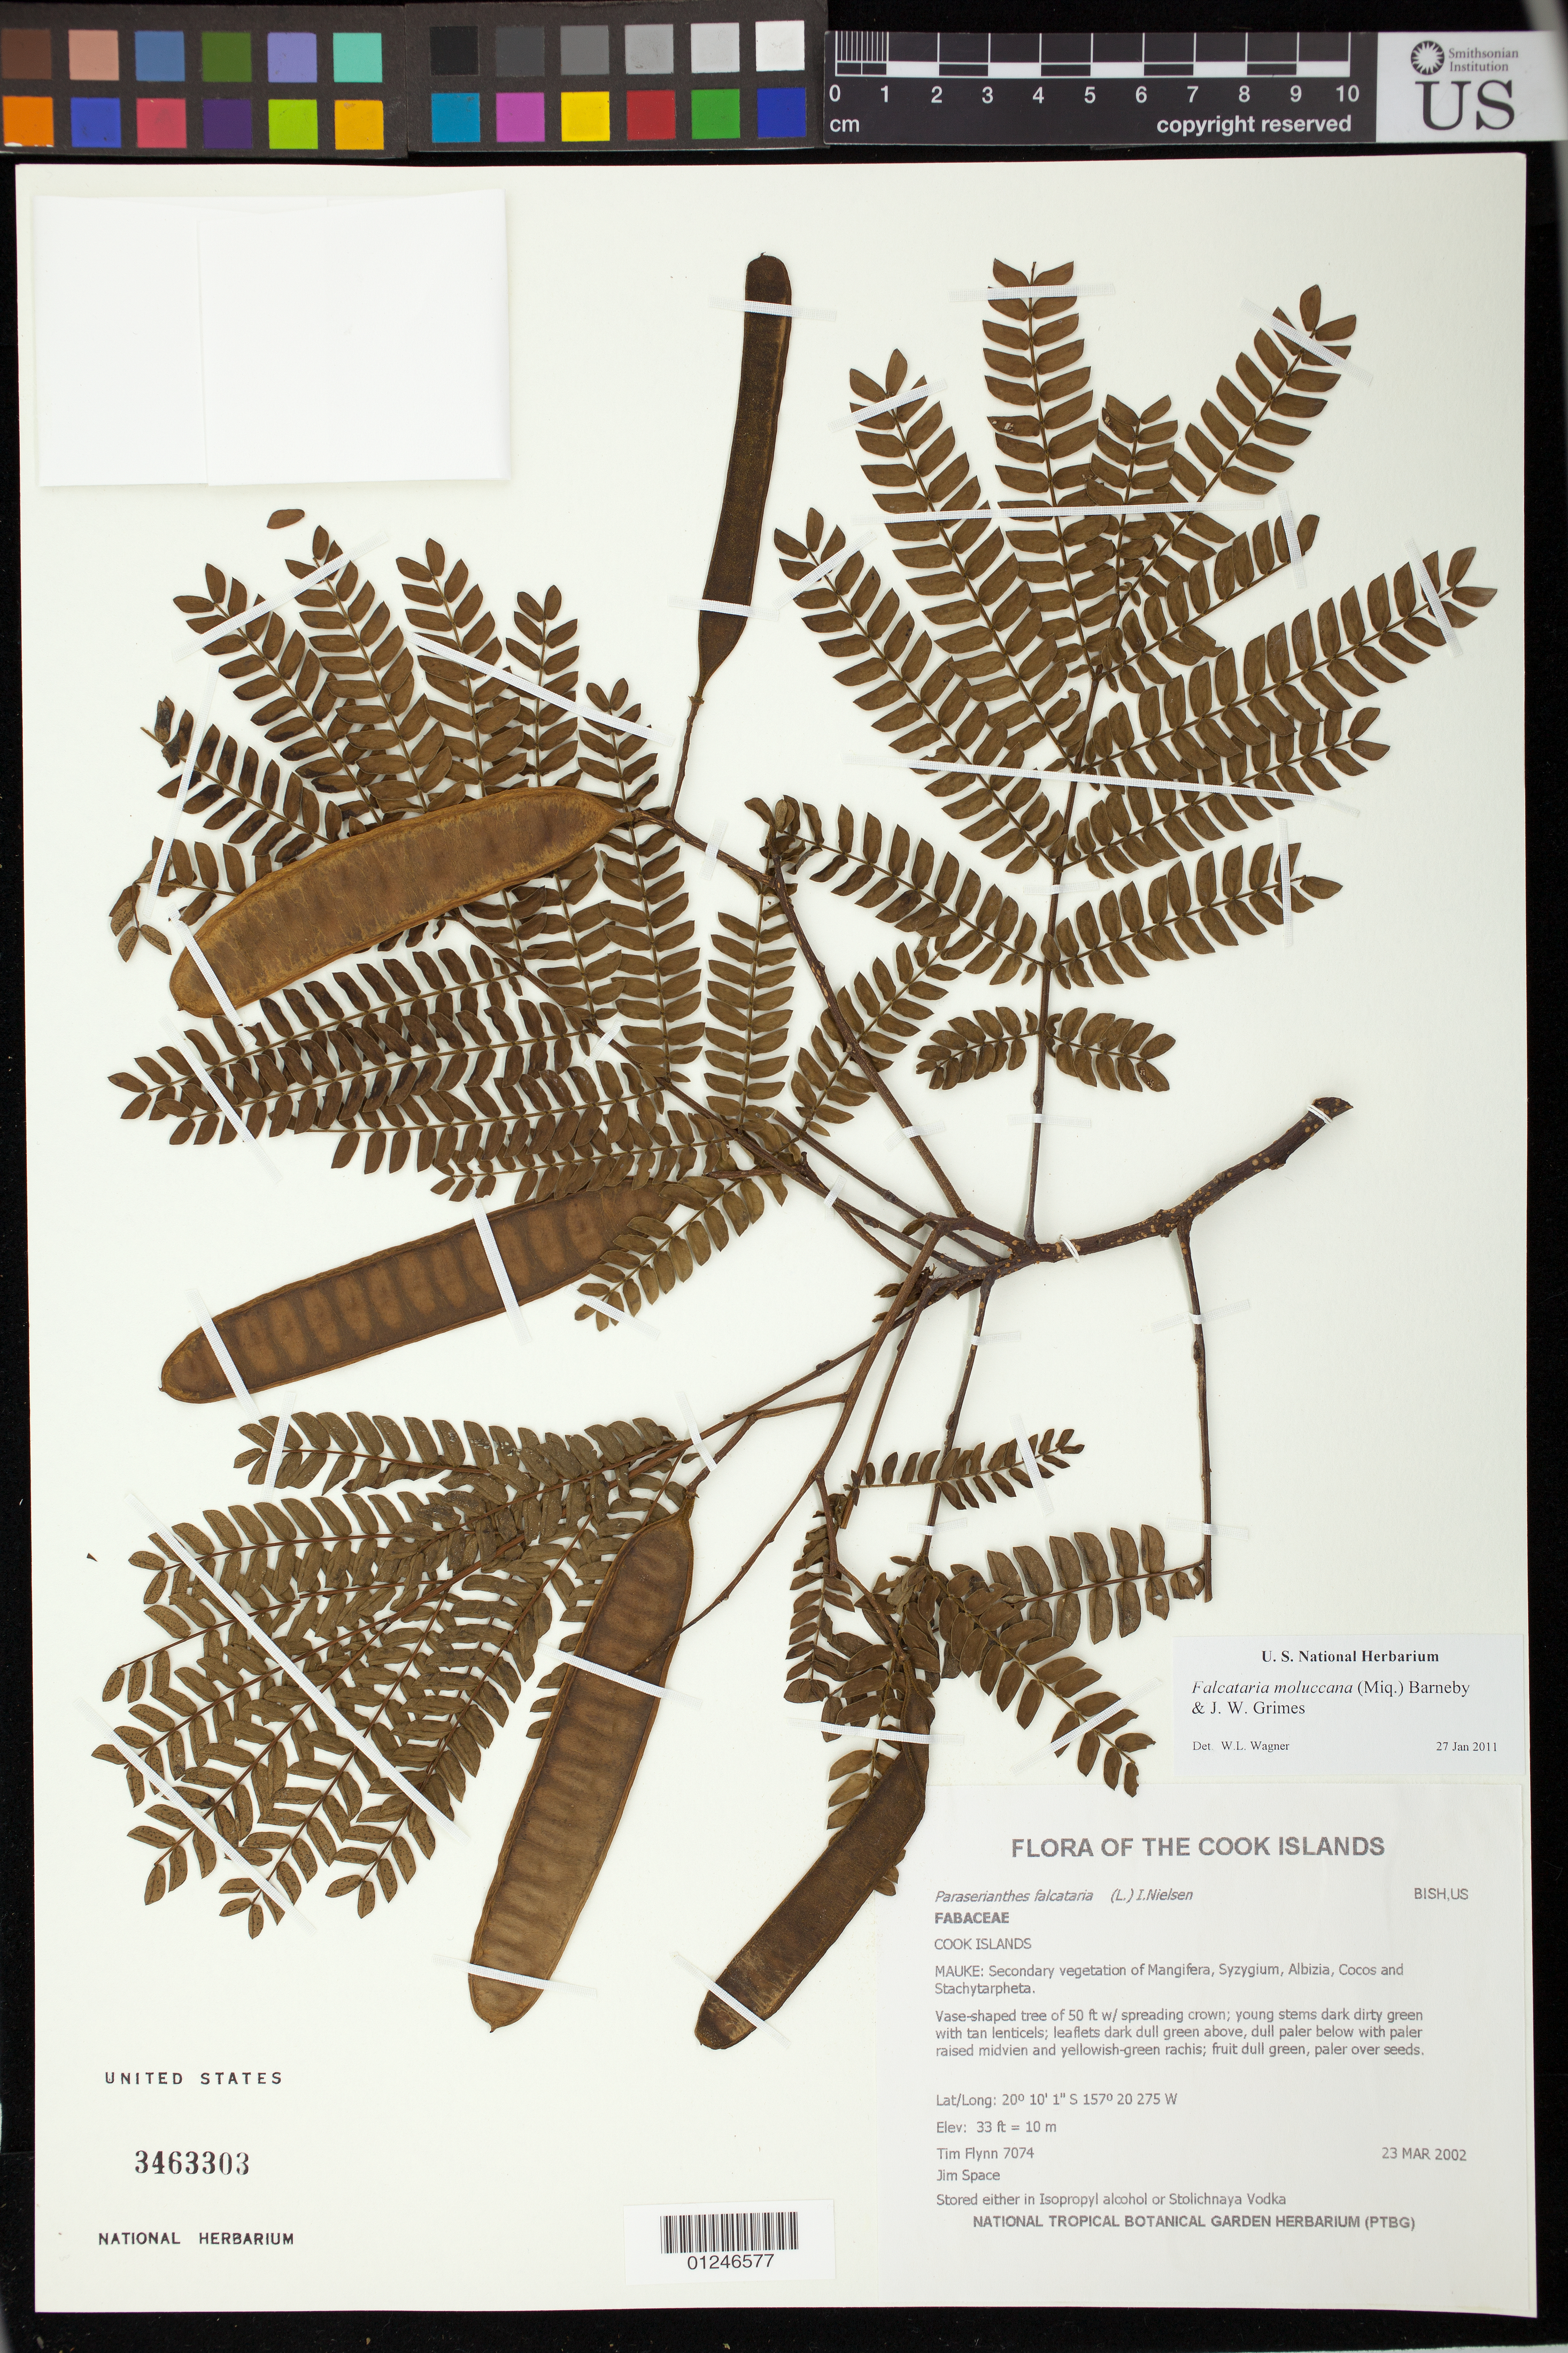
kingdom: Plantae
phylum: Tracheophyta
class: Magnoliopsida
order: Fabales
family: Fabaceae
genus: Falcataria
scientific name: Falcataria moluccana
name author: (Miq.) Barneby & Grimes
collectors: T. W. Flynn & J. Space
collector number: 7074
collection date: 2002-03-23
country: Cook Islands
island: Mauke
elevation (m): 10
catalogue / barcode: US 3463303